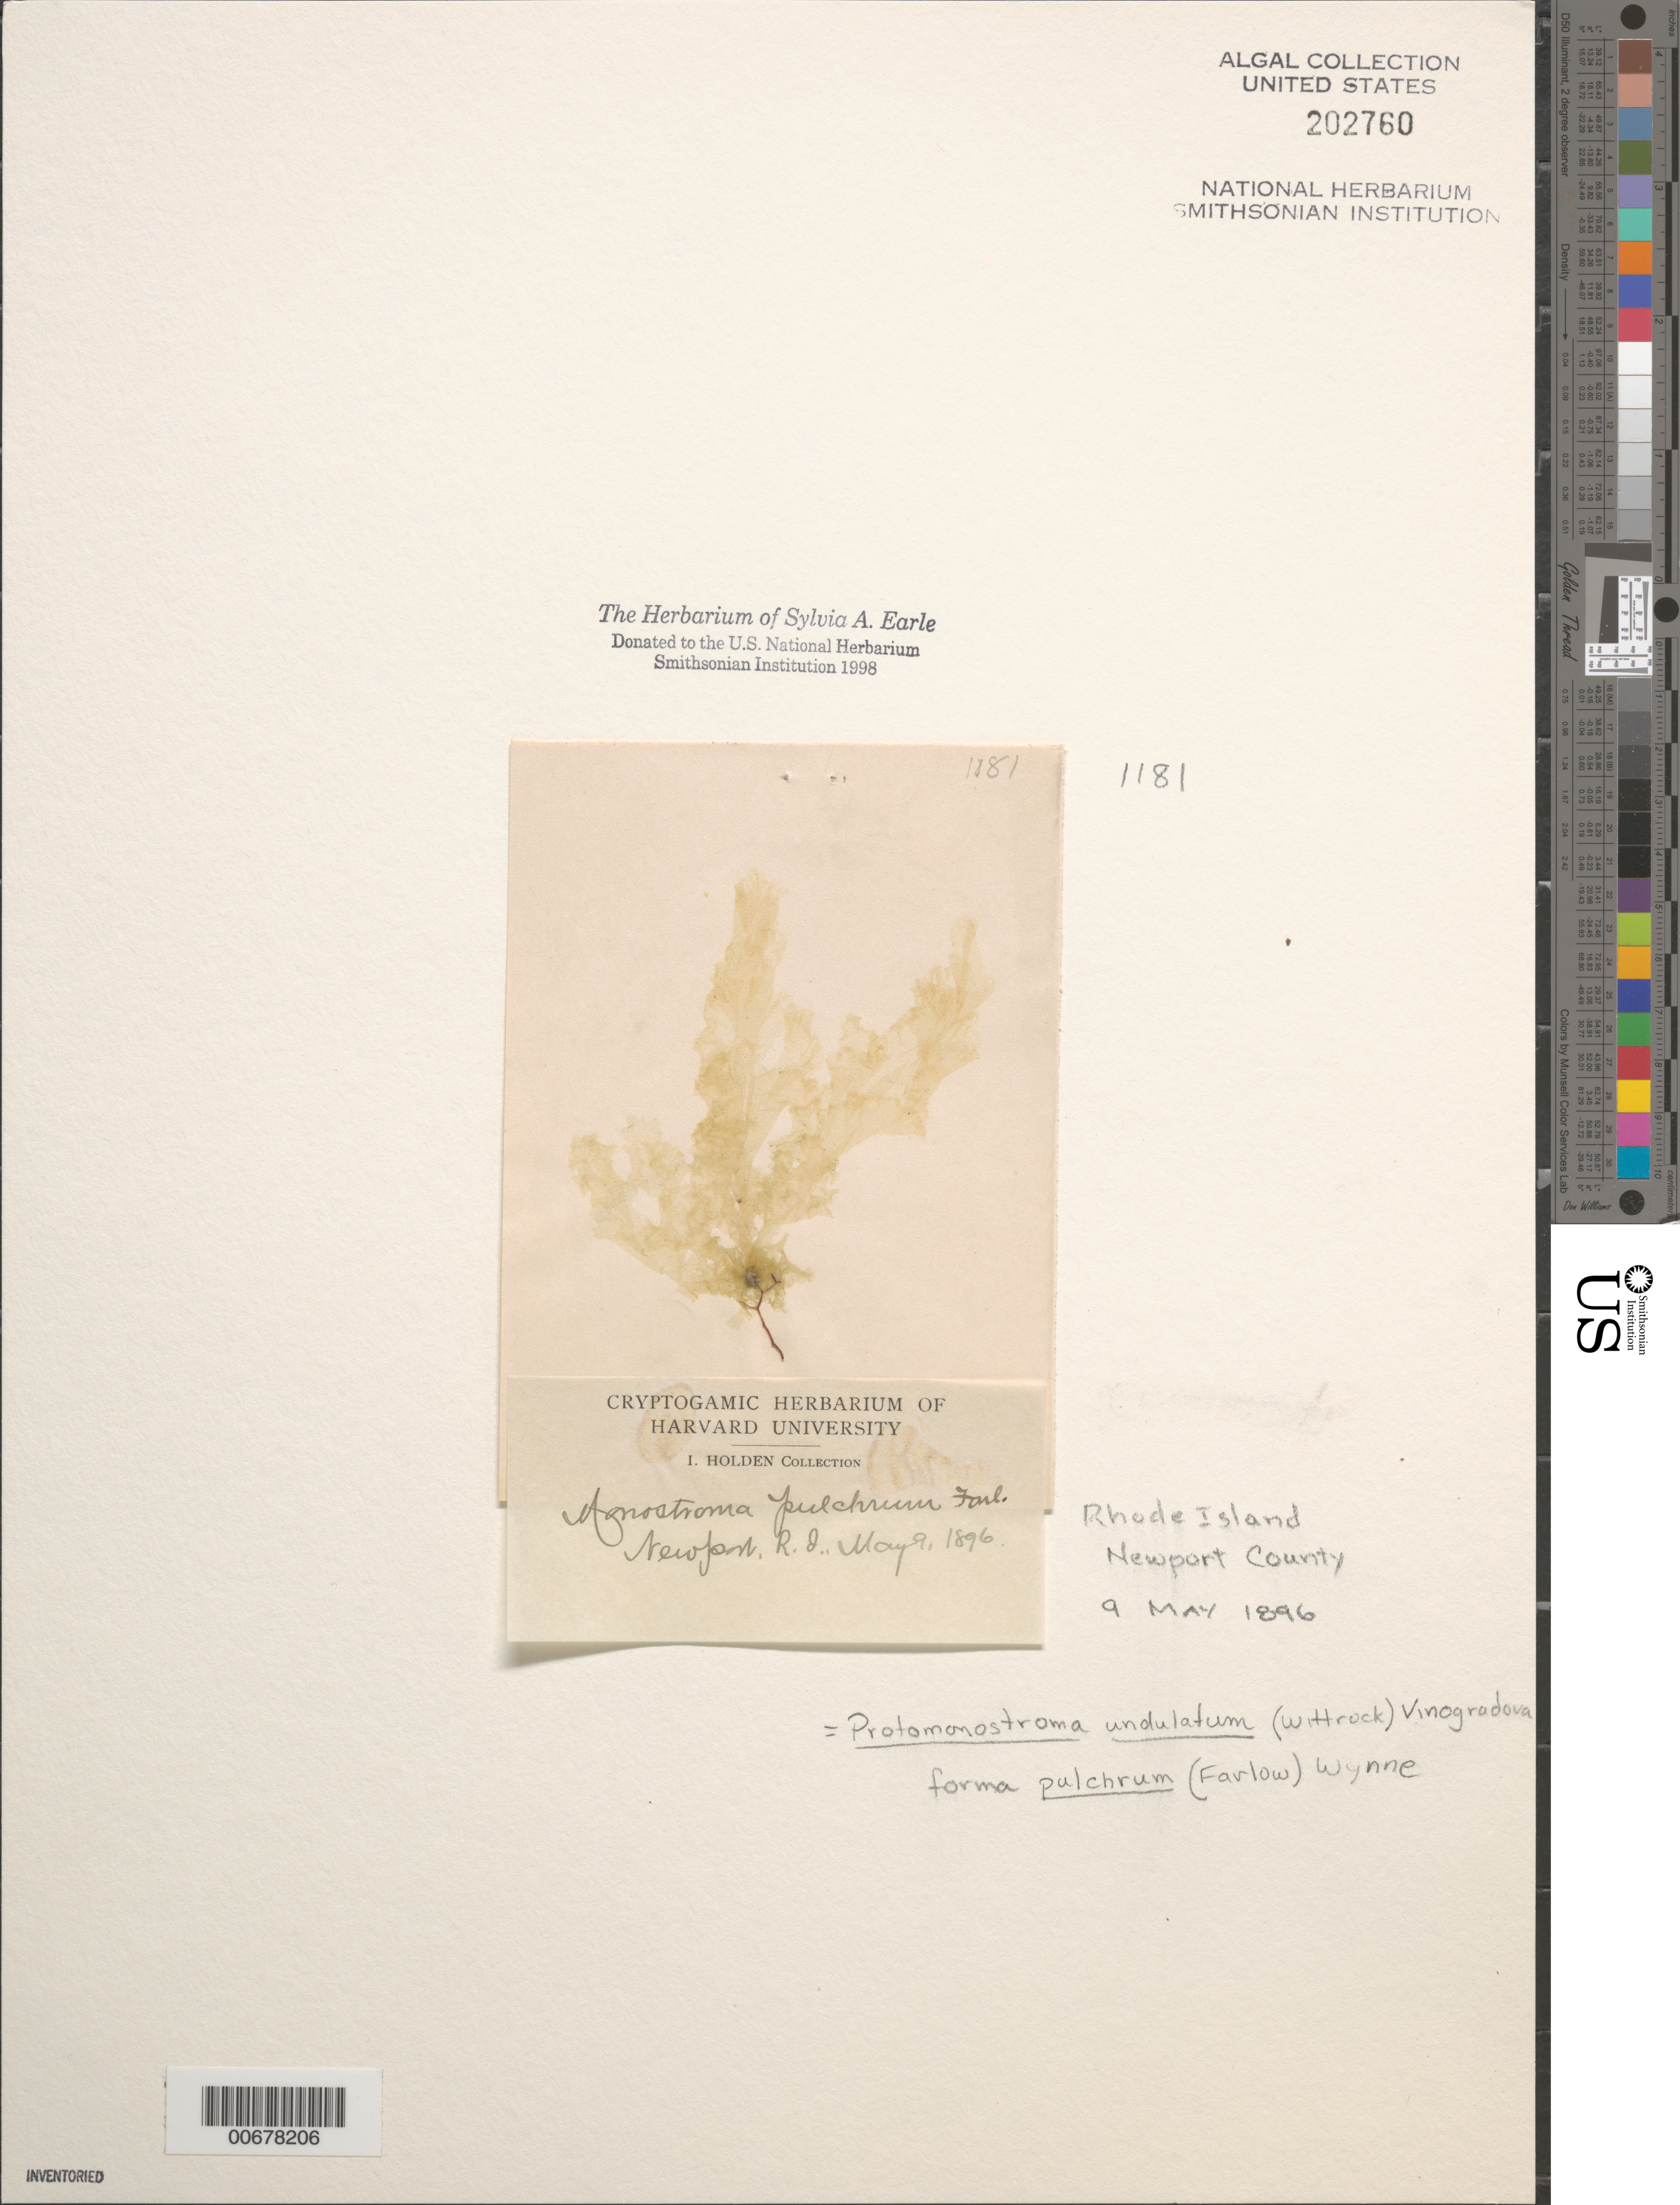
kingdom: Plantae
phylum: Chlorophyta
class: Ulvophyceae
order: Ulvales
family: Gayraliaceae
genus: Protomonostroma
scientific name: Protomonostroma undulatum f. pulchrum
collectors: I. Holden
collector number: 1181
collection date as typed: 09 May 1896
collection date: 1896-05-09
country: United States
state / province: Rhode Island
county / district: Newport County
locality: Newport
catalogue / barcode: US 202760